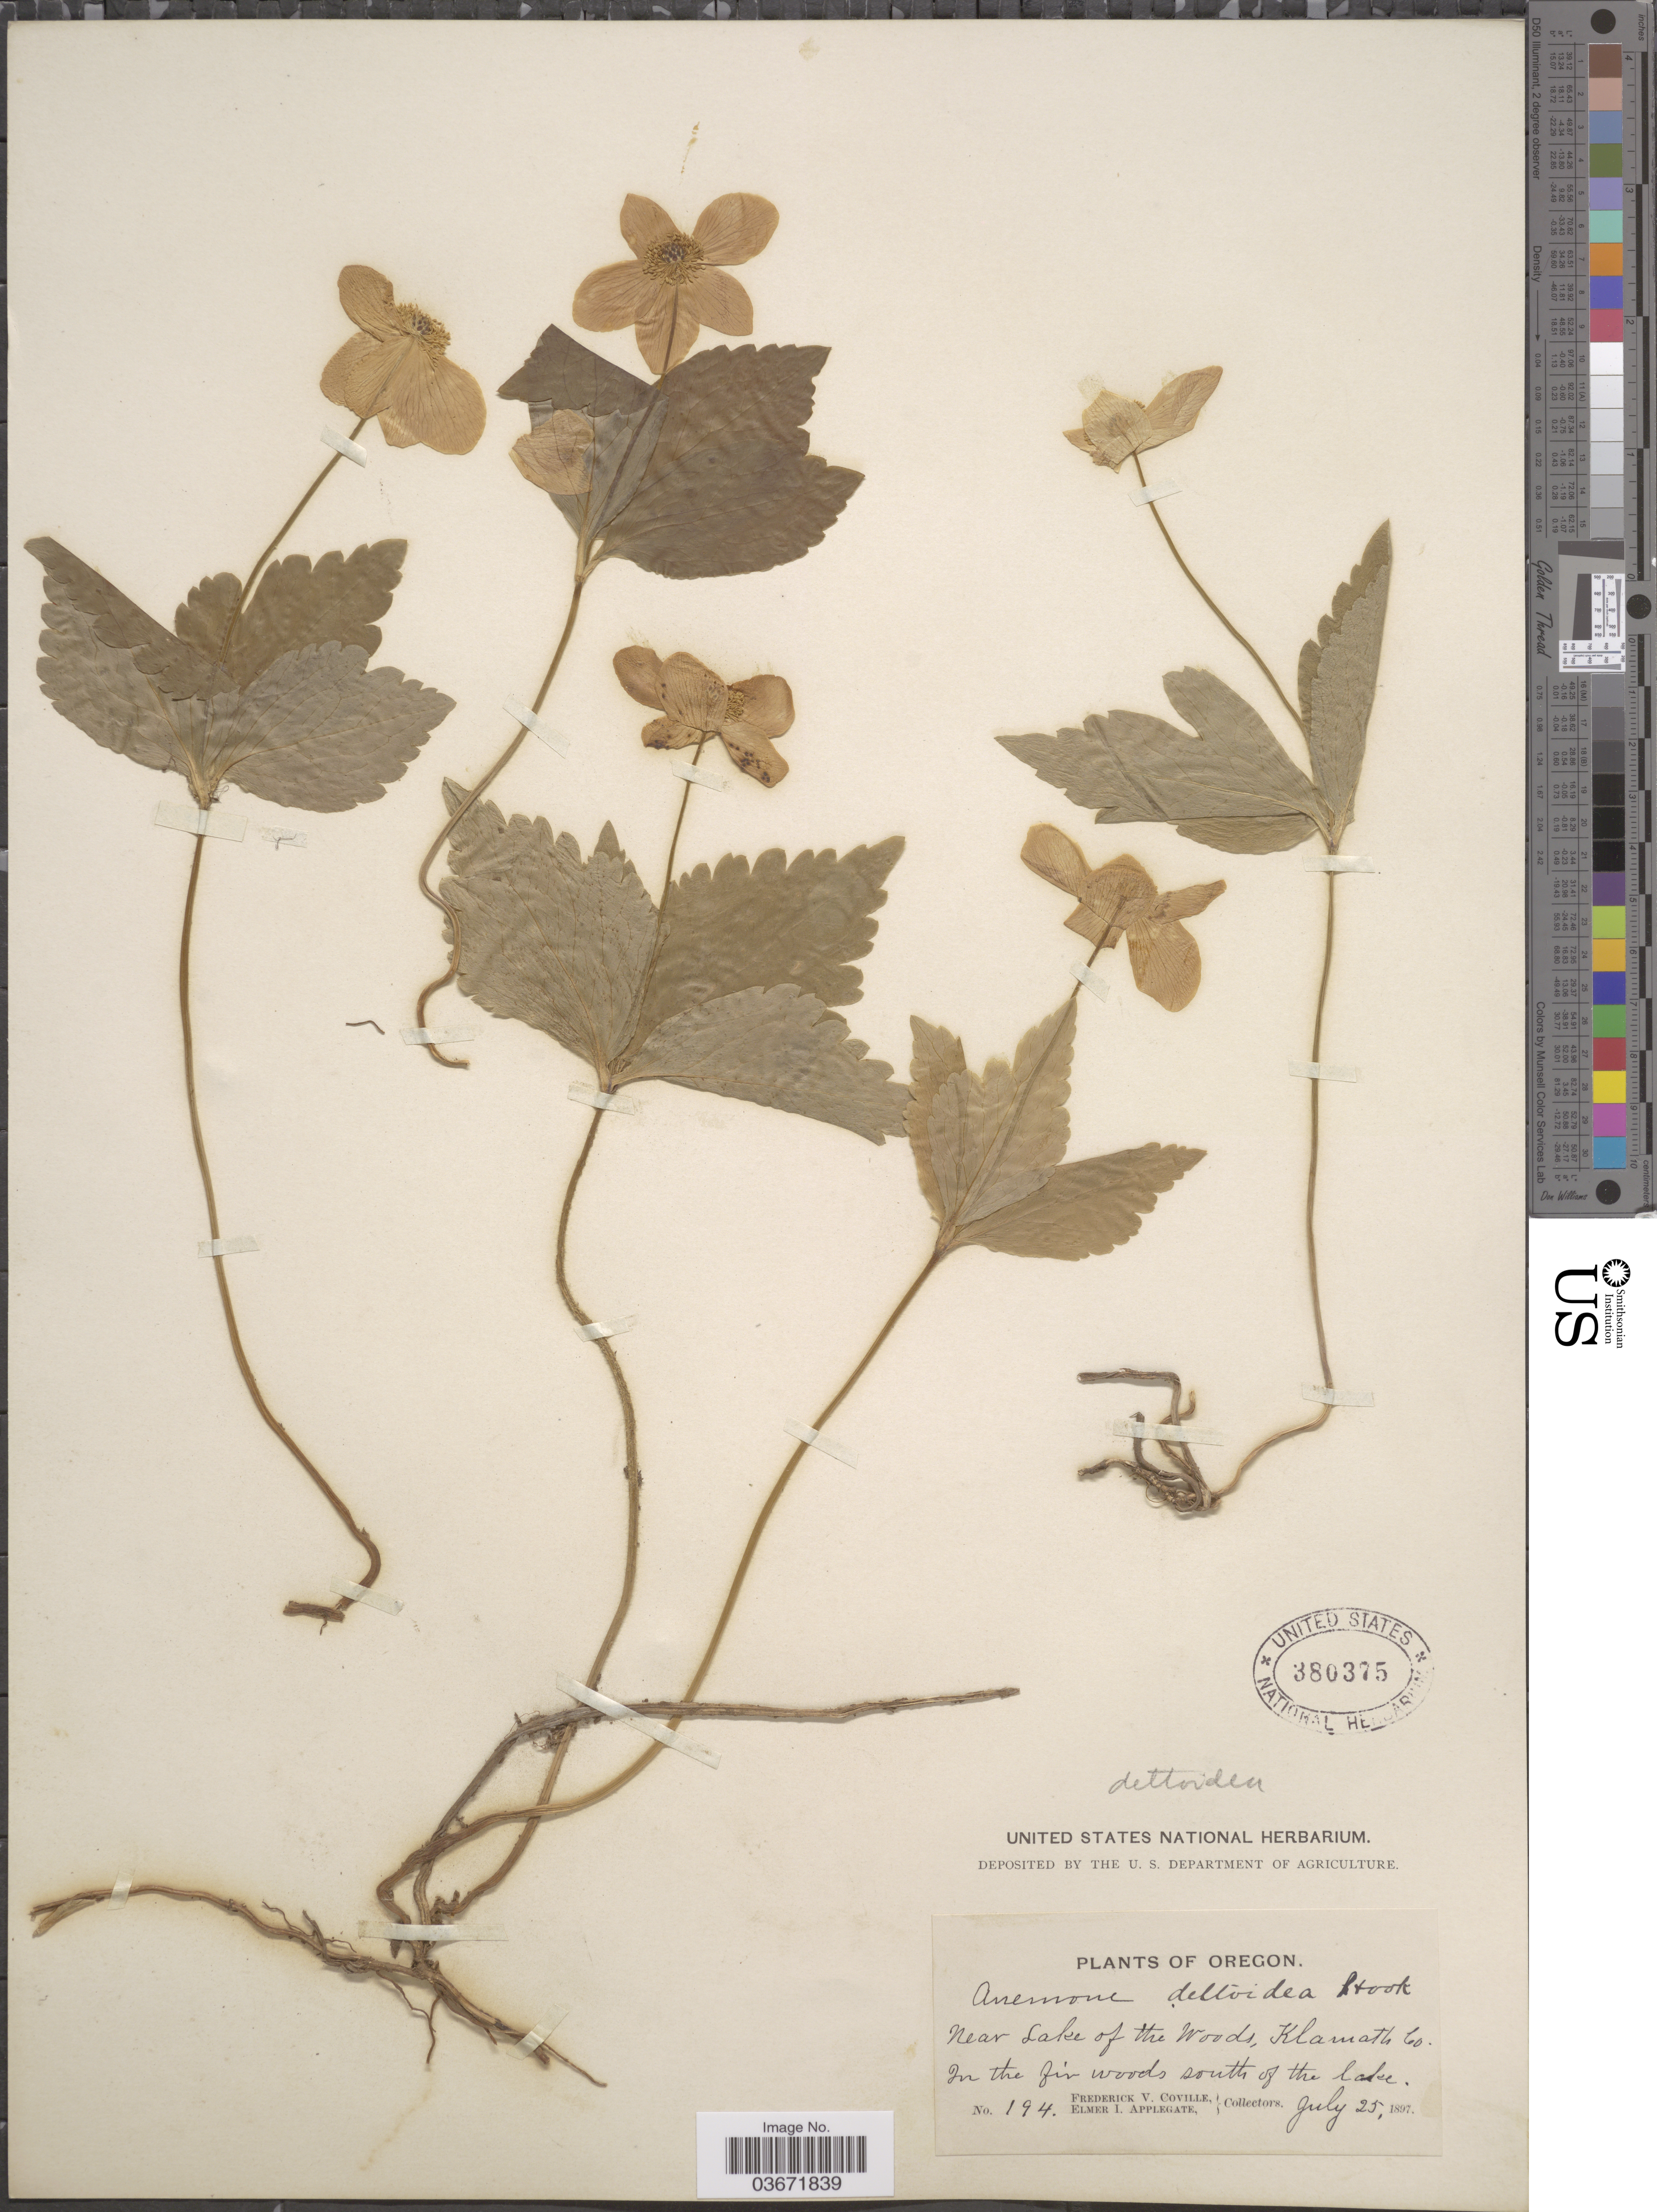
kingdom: Plantae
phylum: Tracheophyta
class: Magnoliopsida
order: Ranunculales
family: Ranunculaceae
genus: Anemone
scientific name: Anemone deltoidea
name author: Douglas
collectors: F. V. Coville & E. I. Applegate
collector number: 194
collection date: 1897-07-25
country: United States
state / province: Oregon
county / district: Klamath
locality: Near Lake of the Woods, Klamath Co. In the fir woods south of the lake.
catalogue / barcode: US 380375